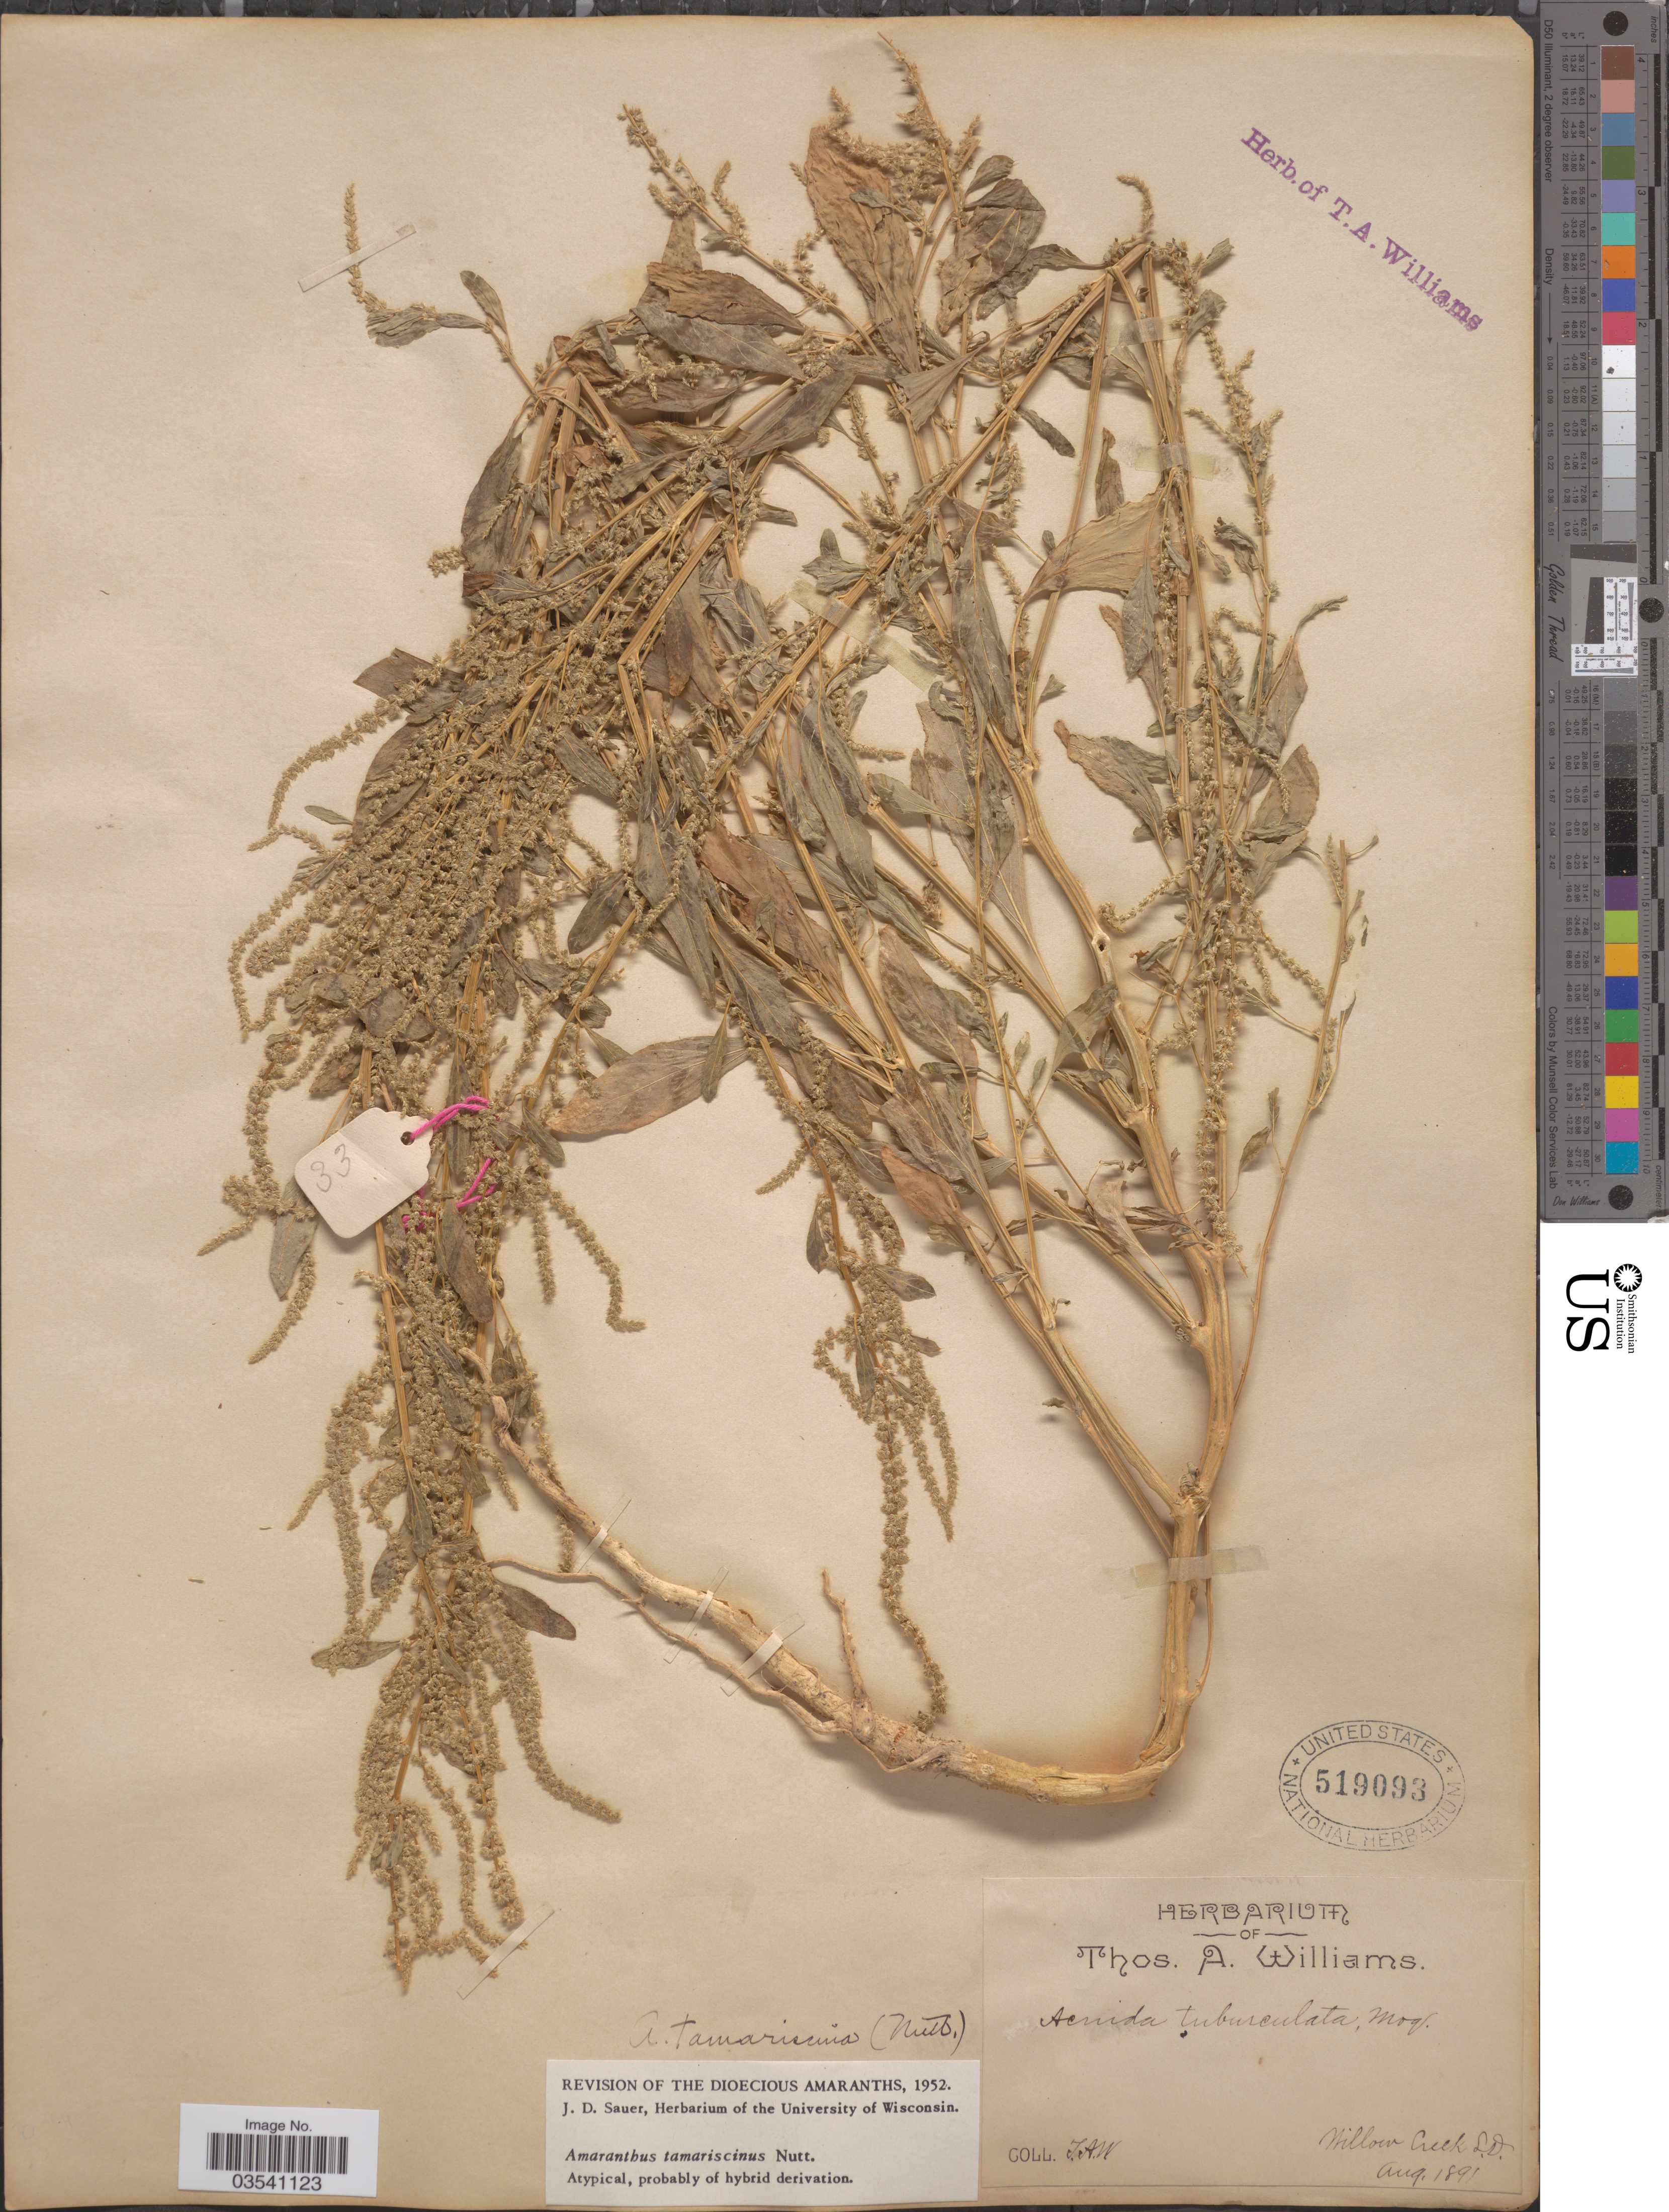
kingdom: Plantae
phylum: Tracheophyta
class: Magnoliopsida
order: Caryophyllales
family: Amaranthaceae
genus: Amaranthus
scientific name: Amaranthus tamariscinus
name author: Nutt.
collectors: T. A. Williams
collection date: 1891-08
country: United States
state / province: South Dakota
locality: Willow Creek.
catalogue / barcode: US 519093